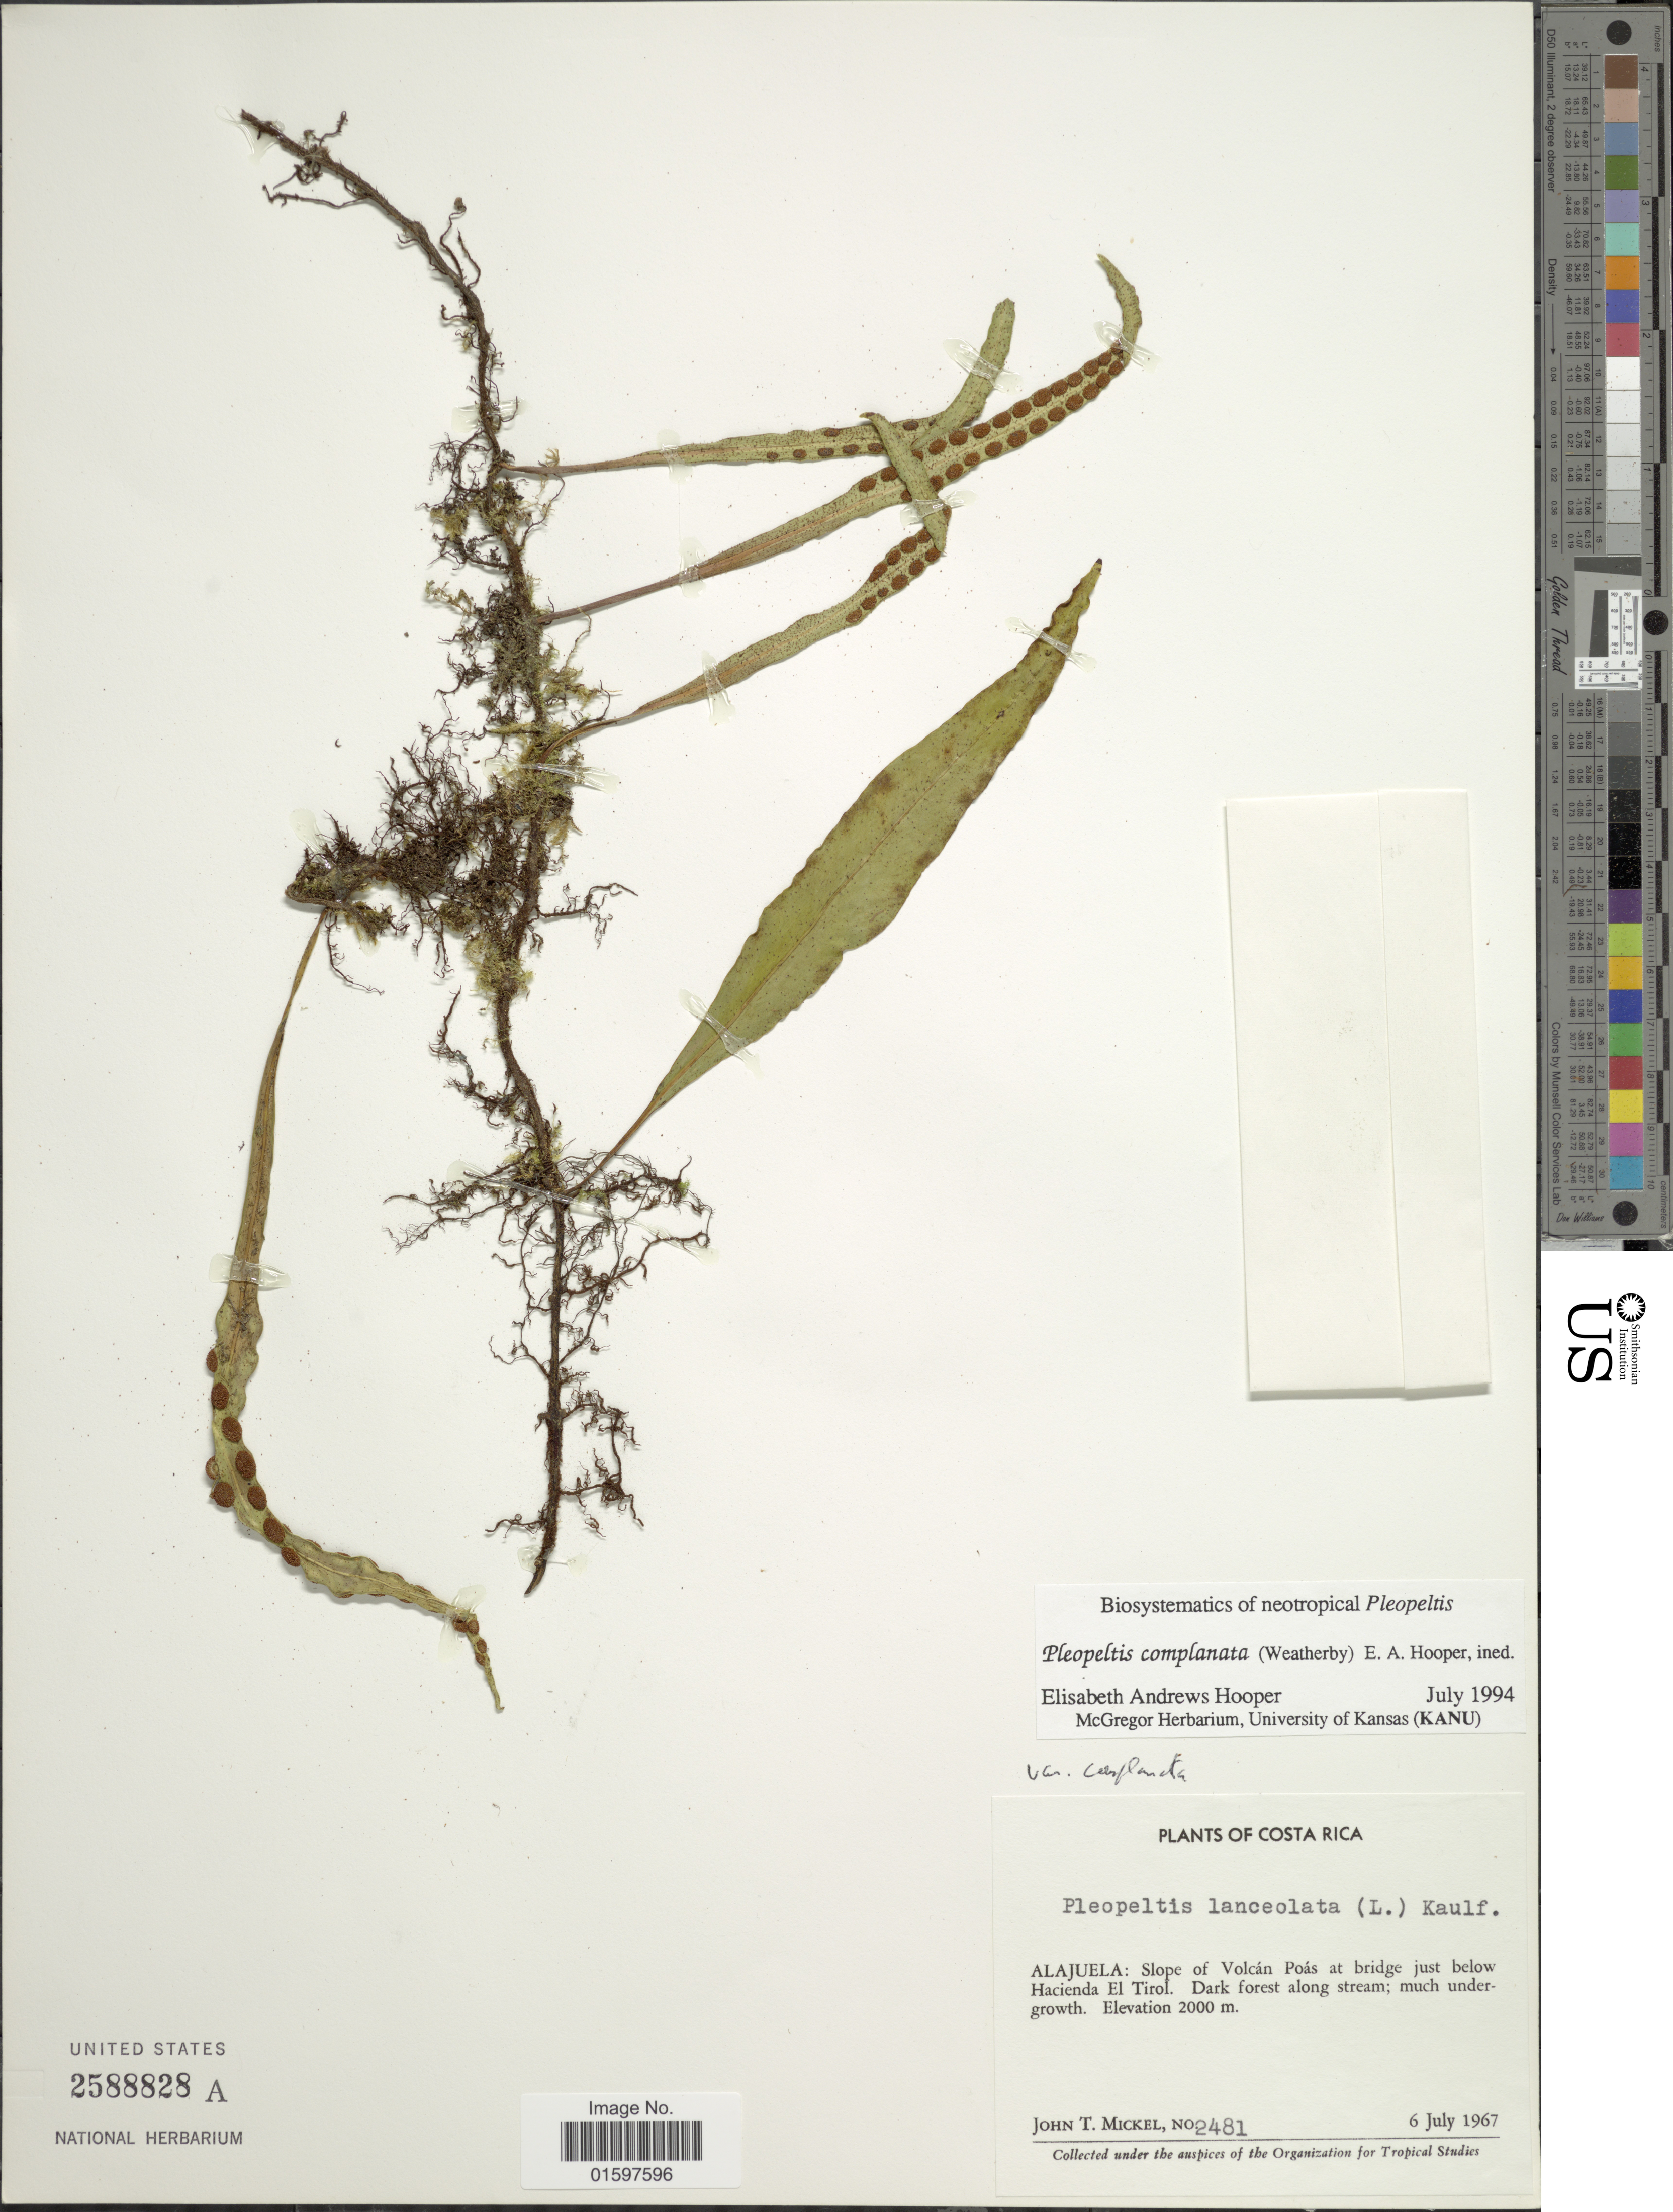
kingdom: Plantae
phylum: Tracheophyta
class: Polypodiopsida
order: Polypodiales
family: Polypodiaceae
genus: Pleopeltis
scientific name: Pleopeltis macrocarpa var. complanata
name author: (Weath.) Lellinger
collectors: J. T. Mickel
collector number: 2481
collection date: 1967-07-06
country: Costa Rica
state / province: Alajuela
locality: Slope of Volcán Poás at bridge just below Hacienda El Tirol, dark forest along stream; much under growth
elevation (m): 2000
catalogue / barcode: US 2588828A